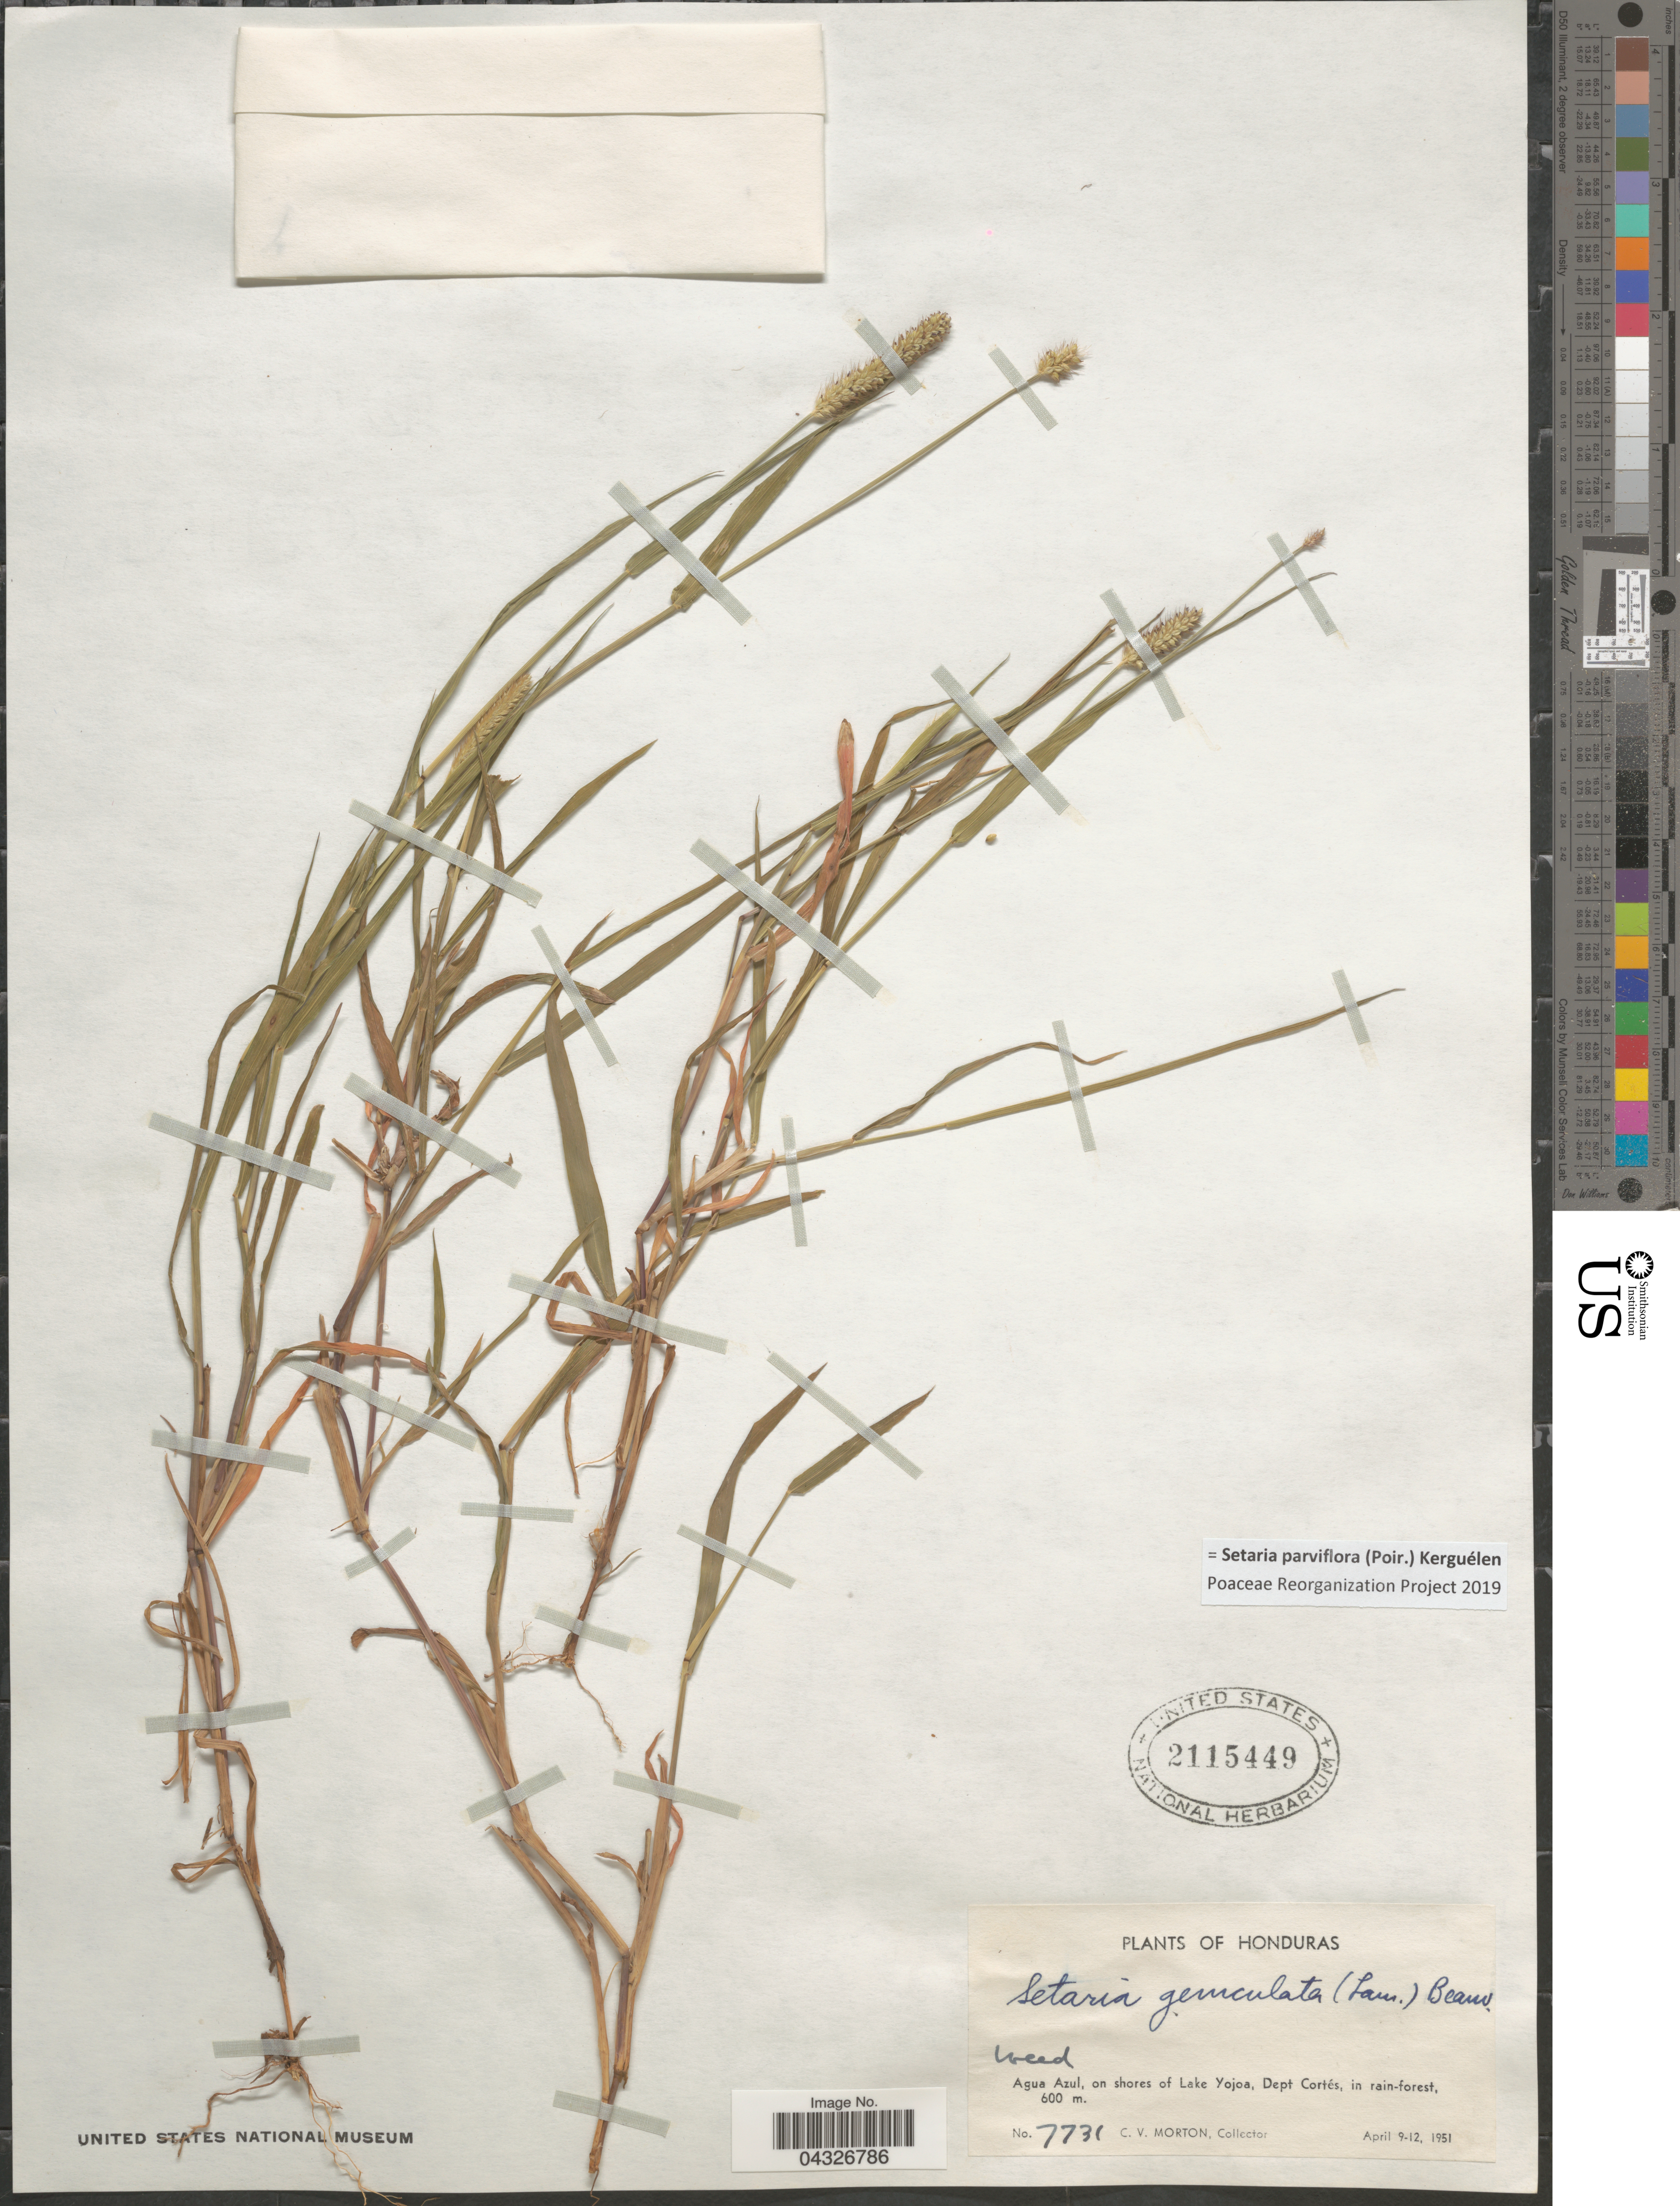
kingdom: Plantae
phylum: Tracheophyta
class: Liliopsida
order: Poales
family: Poaceae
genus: Setaria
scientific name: Setaria parviflora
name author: (Poir.) Kerguélen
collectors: C. V. Morton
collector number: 7731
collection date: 1951-04-09/1951-04-12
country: Honduras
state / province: Cortes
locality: Agua Azul, on shores of Lake Yojoa, Dept Cortés.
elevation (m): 600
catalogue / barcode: US 2115449